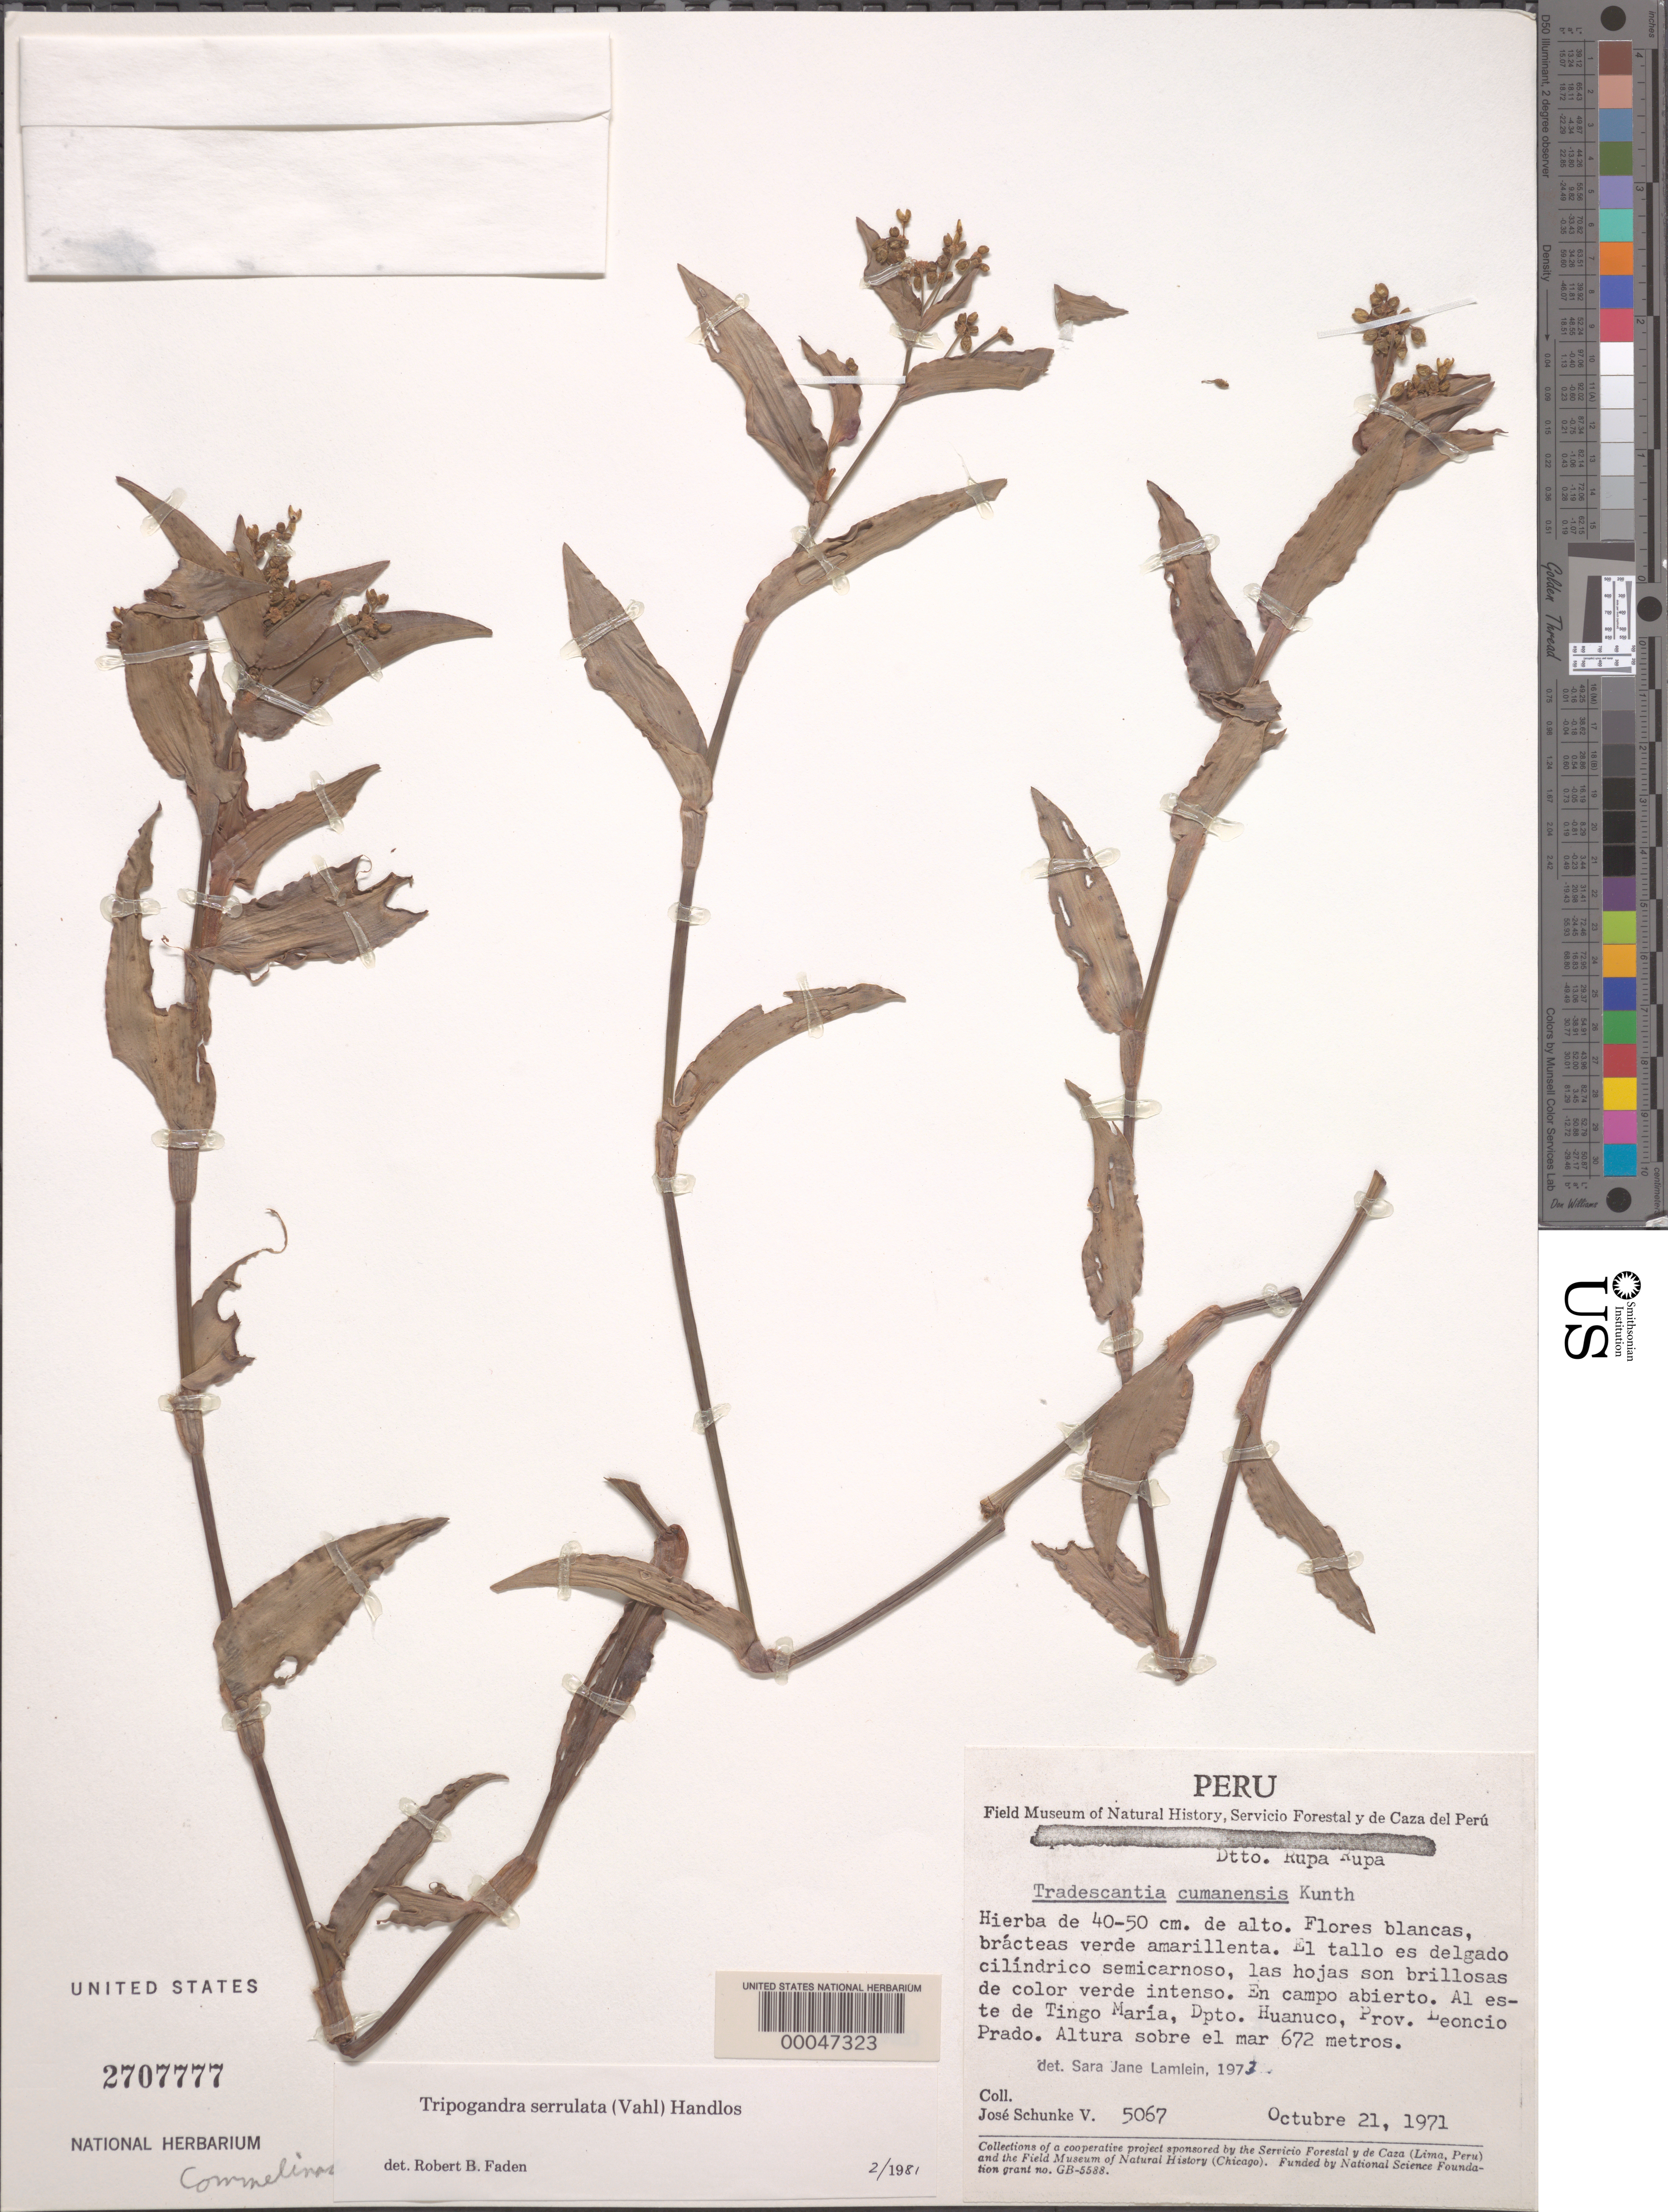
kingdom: Plantae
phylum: Tracheophyta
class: Liliopsida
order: Commelinales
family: Commelinaceae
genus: Tripogandra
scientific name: Tripogandra serrulata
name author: (Vahl) Handlos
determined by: Faden, Robert B., (US), Smithsonian Institution - National Museum of Natural History (UNITED STATES)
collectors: J. Schunke Vigo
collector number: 5067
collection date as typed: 21 Oct 1971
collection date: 1971-10-21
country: Peru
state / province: Huánuco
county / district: Leoncio Prado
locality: E of Tingo María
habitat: Forest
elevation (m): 672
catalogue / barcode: US 2707777